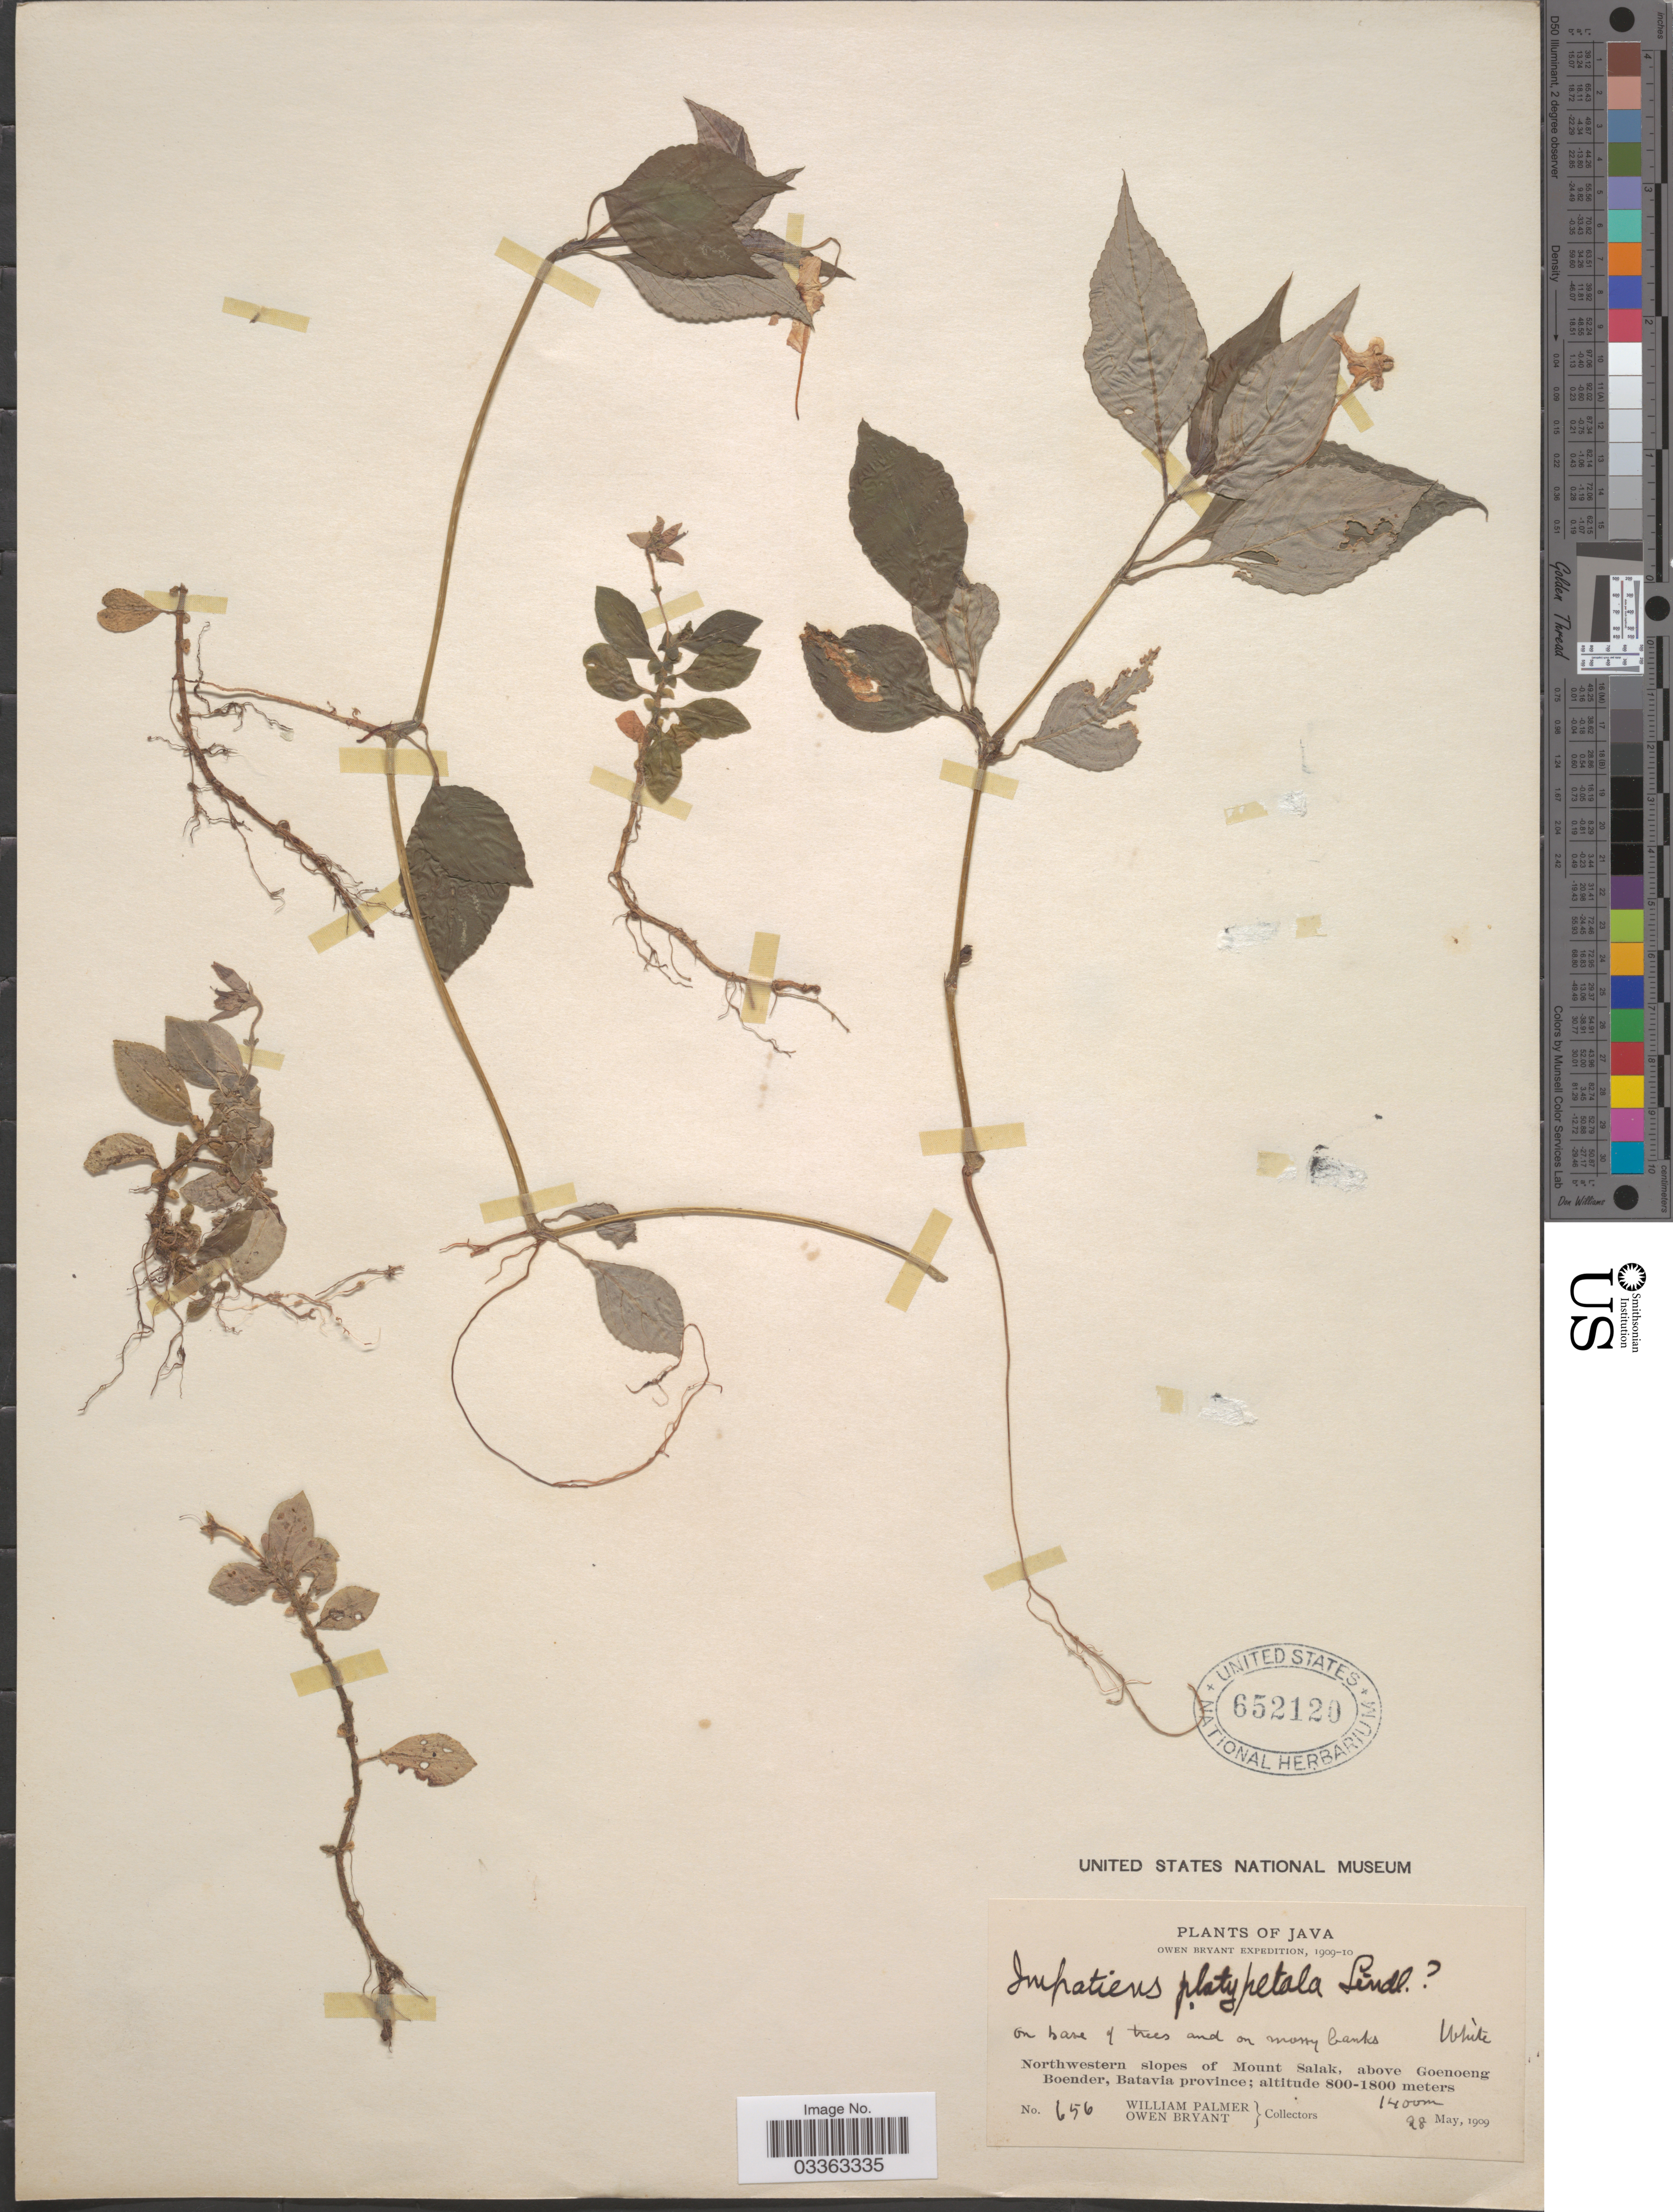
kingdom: Plantae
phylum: Tracheophyta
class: Magnoliopsida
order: Ericales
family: Balsaminaceae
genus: Impatiens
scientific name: Impatiens platypetala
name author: Lindl.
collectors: W. Palmer & O. Bryant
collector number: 656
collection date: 1909-05-28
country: Indonesia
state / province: Java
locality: Northwestern slopes of Mount Salak, above Goenoeng Boender, Batavia province.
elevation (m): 1400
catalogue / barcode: US 652120